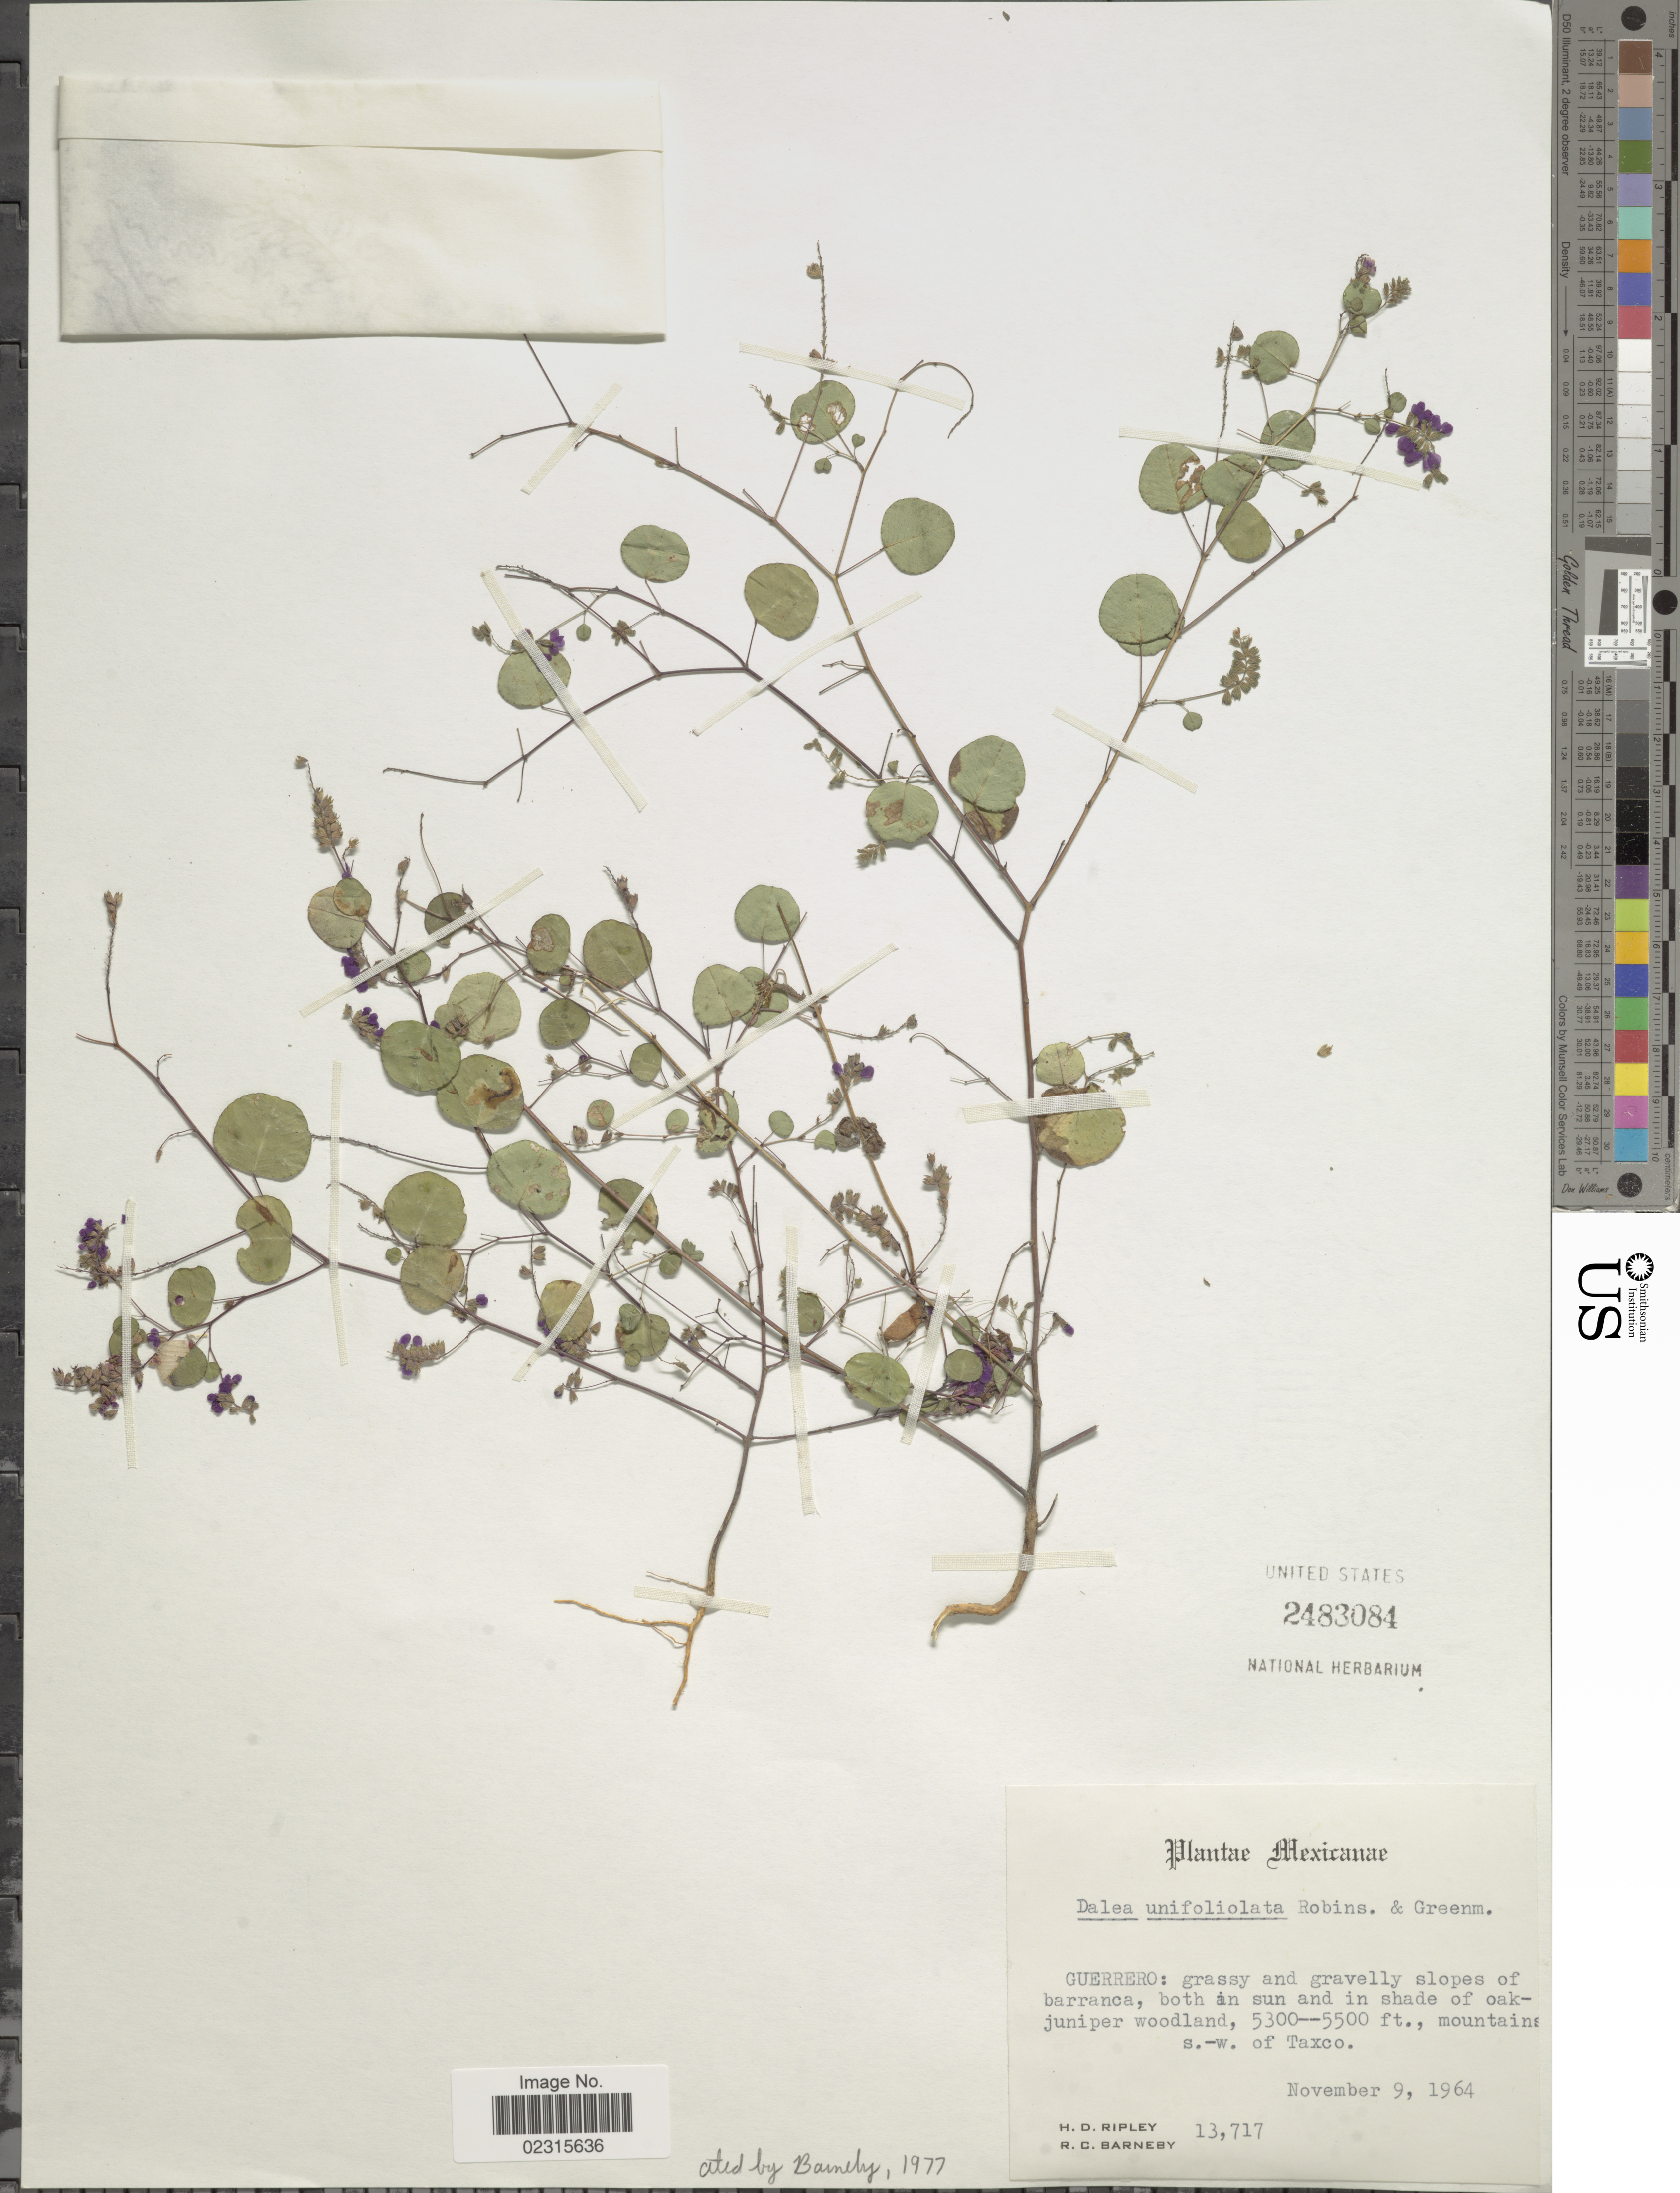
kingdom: Plantae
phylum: Tracheophyta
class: Magnoliopsida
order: Fabales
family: Fabaceae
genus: Marina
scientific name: Marina unifoliolata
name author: (B.L. Rob. & Greenm.) Barneby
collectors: H. Ripley & R. C. Barneby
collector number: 13717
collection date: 1964-11-09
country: Mexico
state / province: Guerrero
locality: Guerrero: grassy and gravelly slopes of barranca, both in sun and in shade of oak juniper woodland, mountains s.-w. of Taxco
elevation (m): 1615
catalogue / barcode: US 2483084